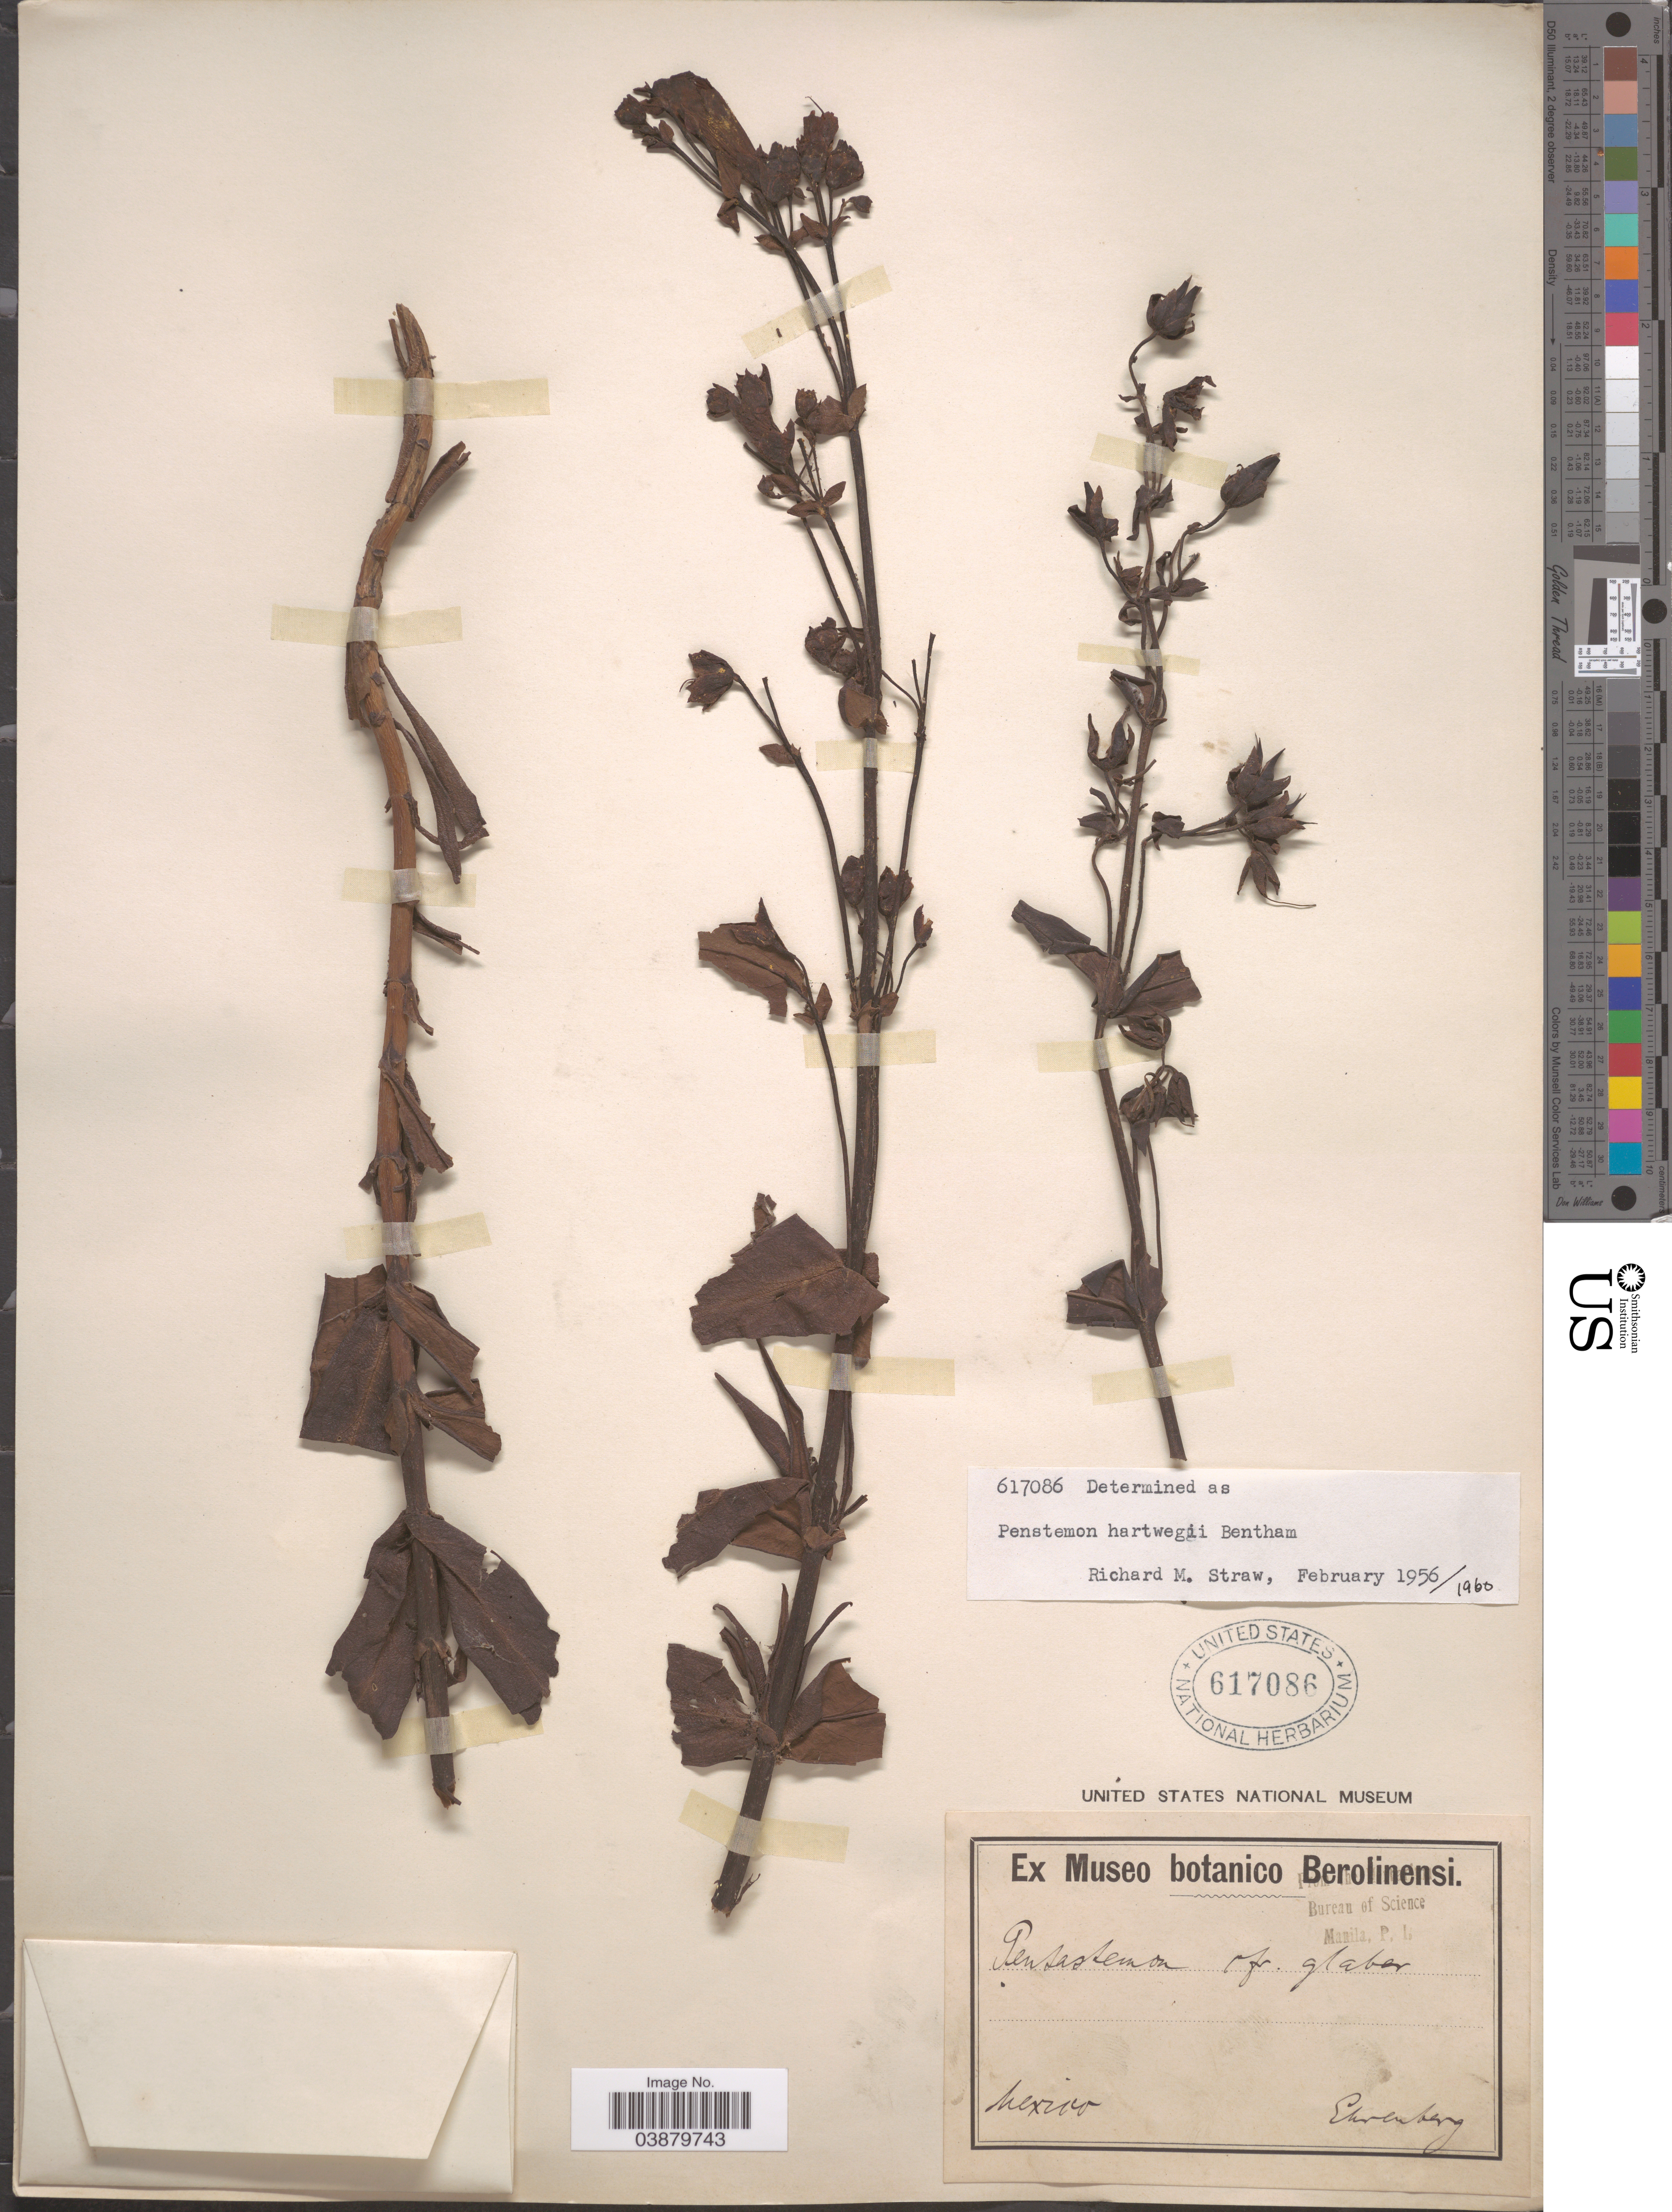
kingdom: Plantae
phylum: Tracheophyta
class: Magnoliopsida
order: Lamiales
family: Plantaginaceae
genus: Penstemon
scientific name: Penstemon hartwegi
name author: Benth.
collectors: -. Ehrenberg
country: Mexico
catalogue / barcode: US 617086